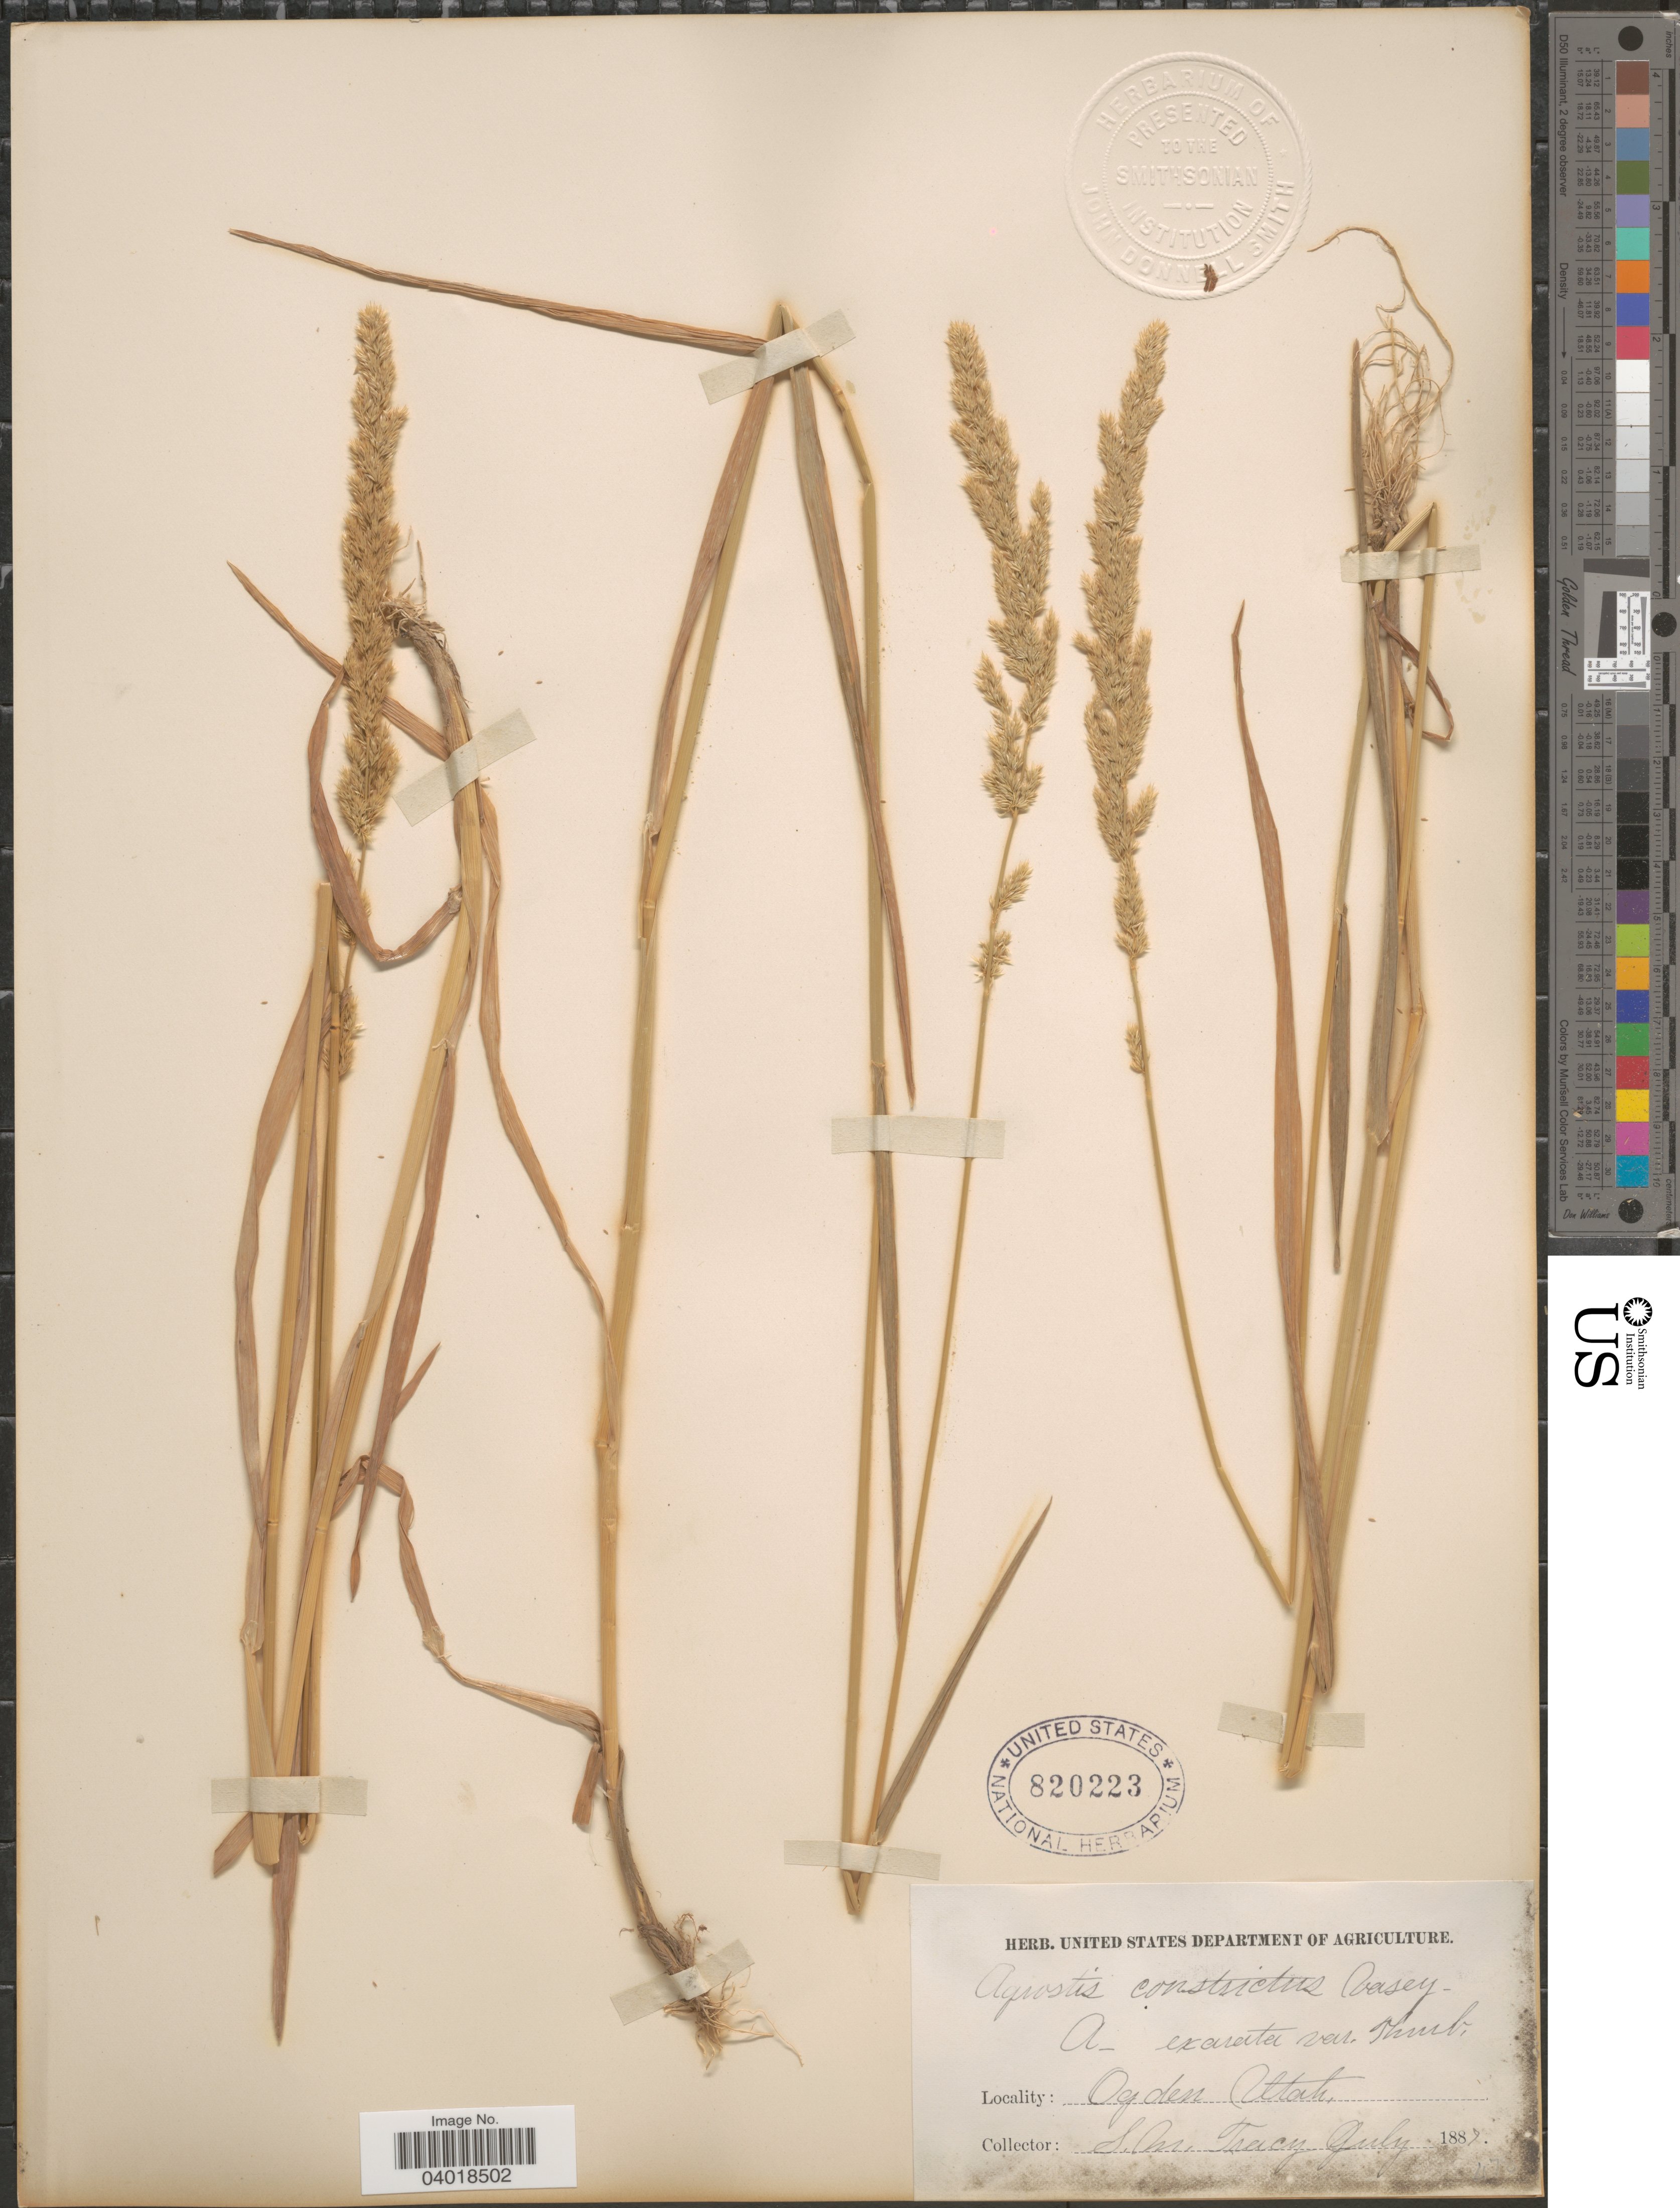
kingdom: Plantae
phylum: Tracheophyta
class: Liliopsida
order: Poales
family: Poaceae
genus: Agrostis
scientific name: Agrostis exarata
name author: Trin.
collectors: S. M. Tracy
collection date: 1887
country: United States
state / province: Utah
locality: Ogden.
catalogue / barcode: US 820223